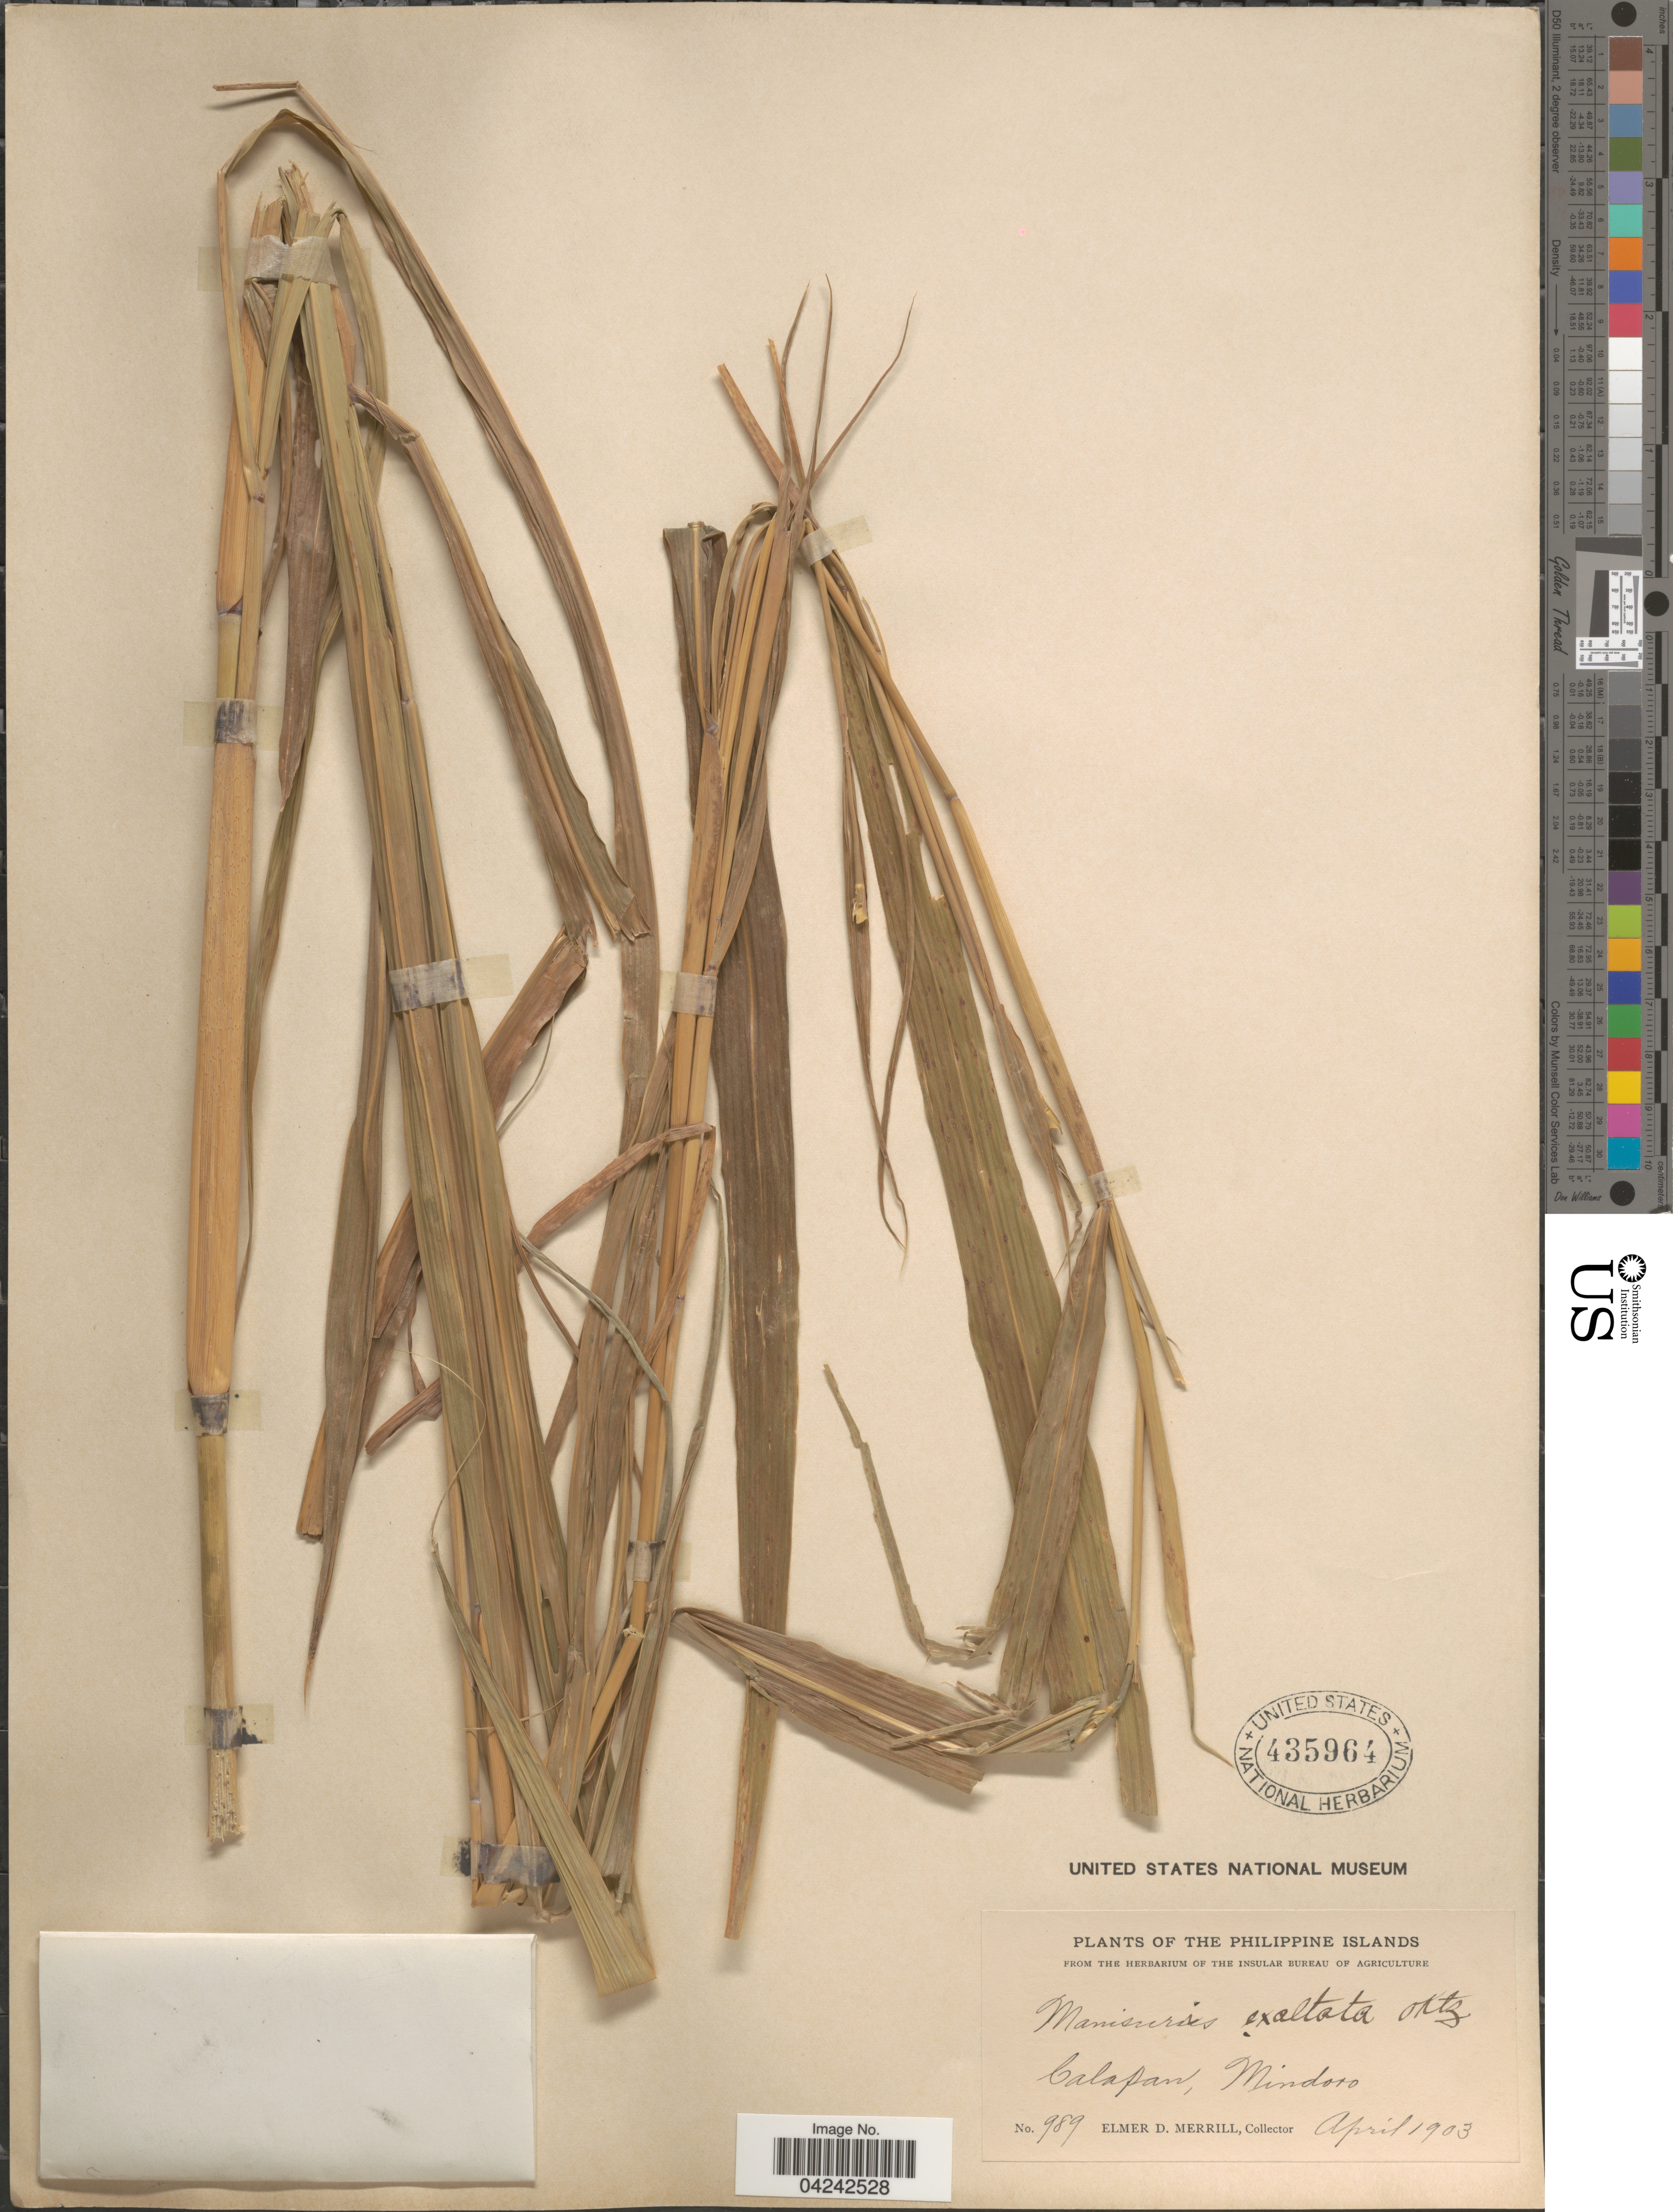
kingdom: Plantae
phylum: Tracheophyta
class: Liliopsida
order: Poales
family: Poaceae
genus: Rottboellia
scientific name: Rottboellia cochinchinensis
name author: (Lour.) Clayton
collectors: E. D. Merrill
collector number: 989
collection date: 1903-04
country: Philippines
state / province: Mimaropa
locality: Philippine Islands. Calapan, Mindoro.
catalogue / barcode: US 435964